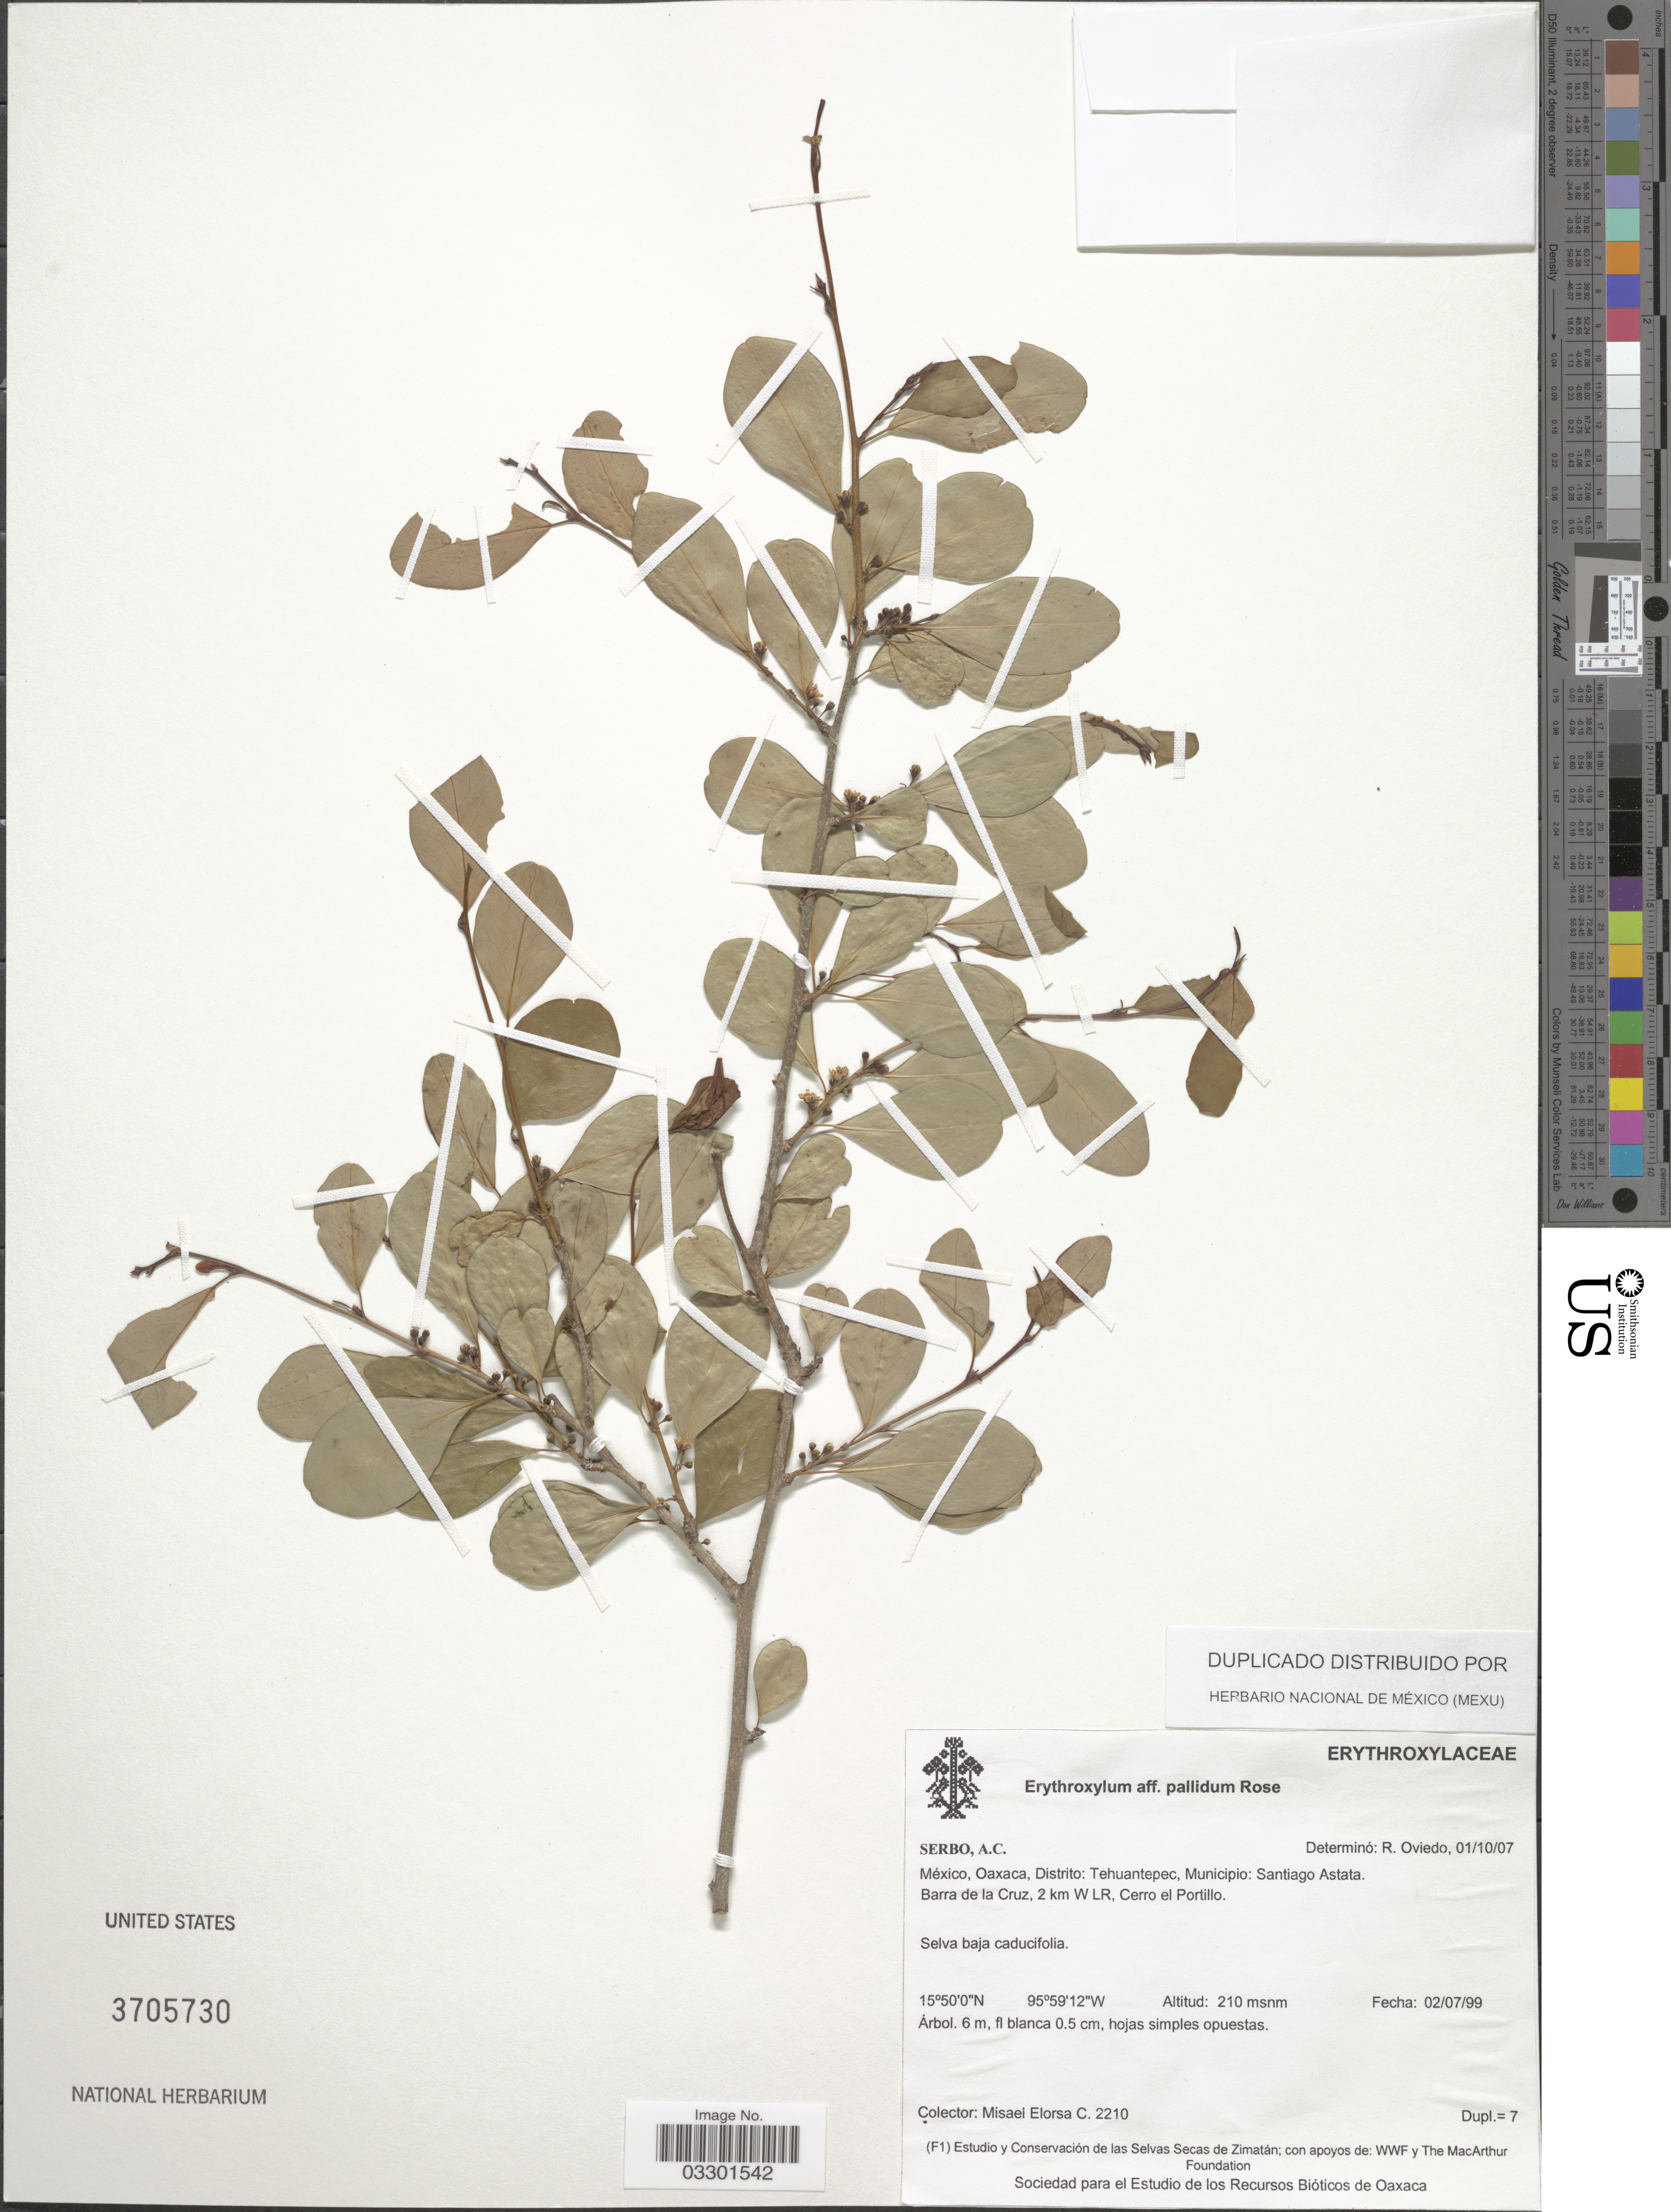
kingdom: Plantae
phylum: Tracheophyta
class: Magnoliopsida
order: Malpighiales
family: Erythroxylaceae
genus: Erythroxylum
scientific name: Erythroxylum pallidum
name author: Rose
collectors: M. Elorsa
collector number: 2210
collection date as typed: Transcribed d/m/y: 2/7/99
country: Mexico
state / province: Oaxaca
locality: Distrito: Tehuantepec, Municipio: Santiago Astata. Barra de la Cruz, 2 km W LR, Cerro el Portillo.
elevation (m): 210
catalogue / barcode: US 3705730